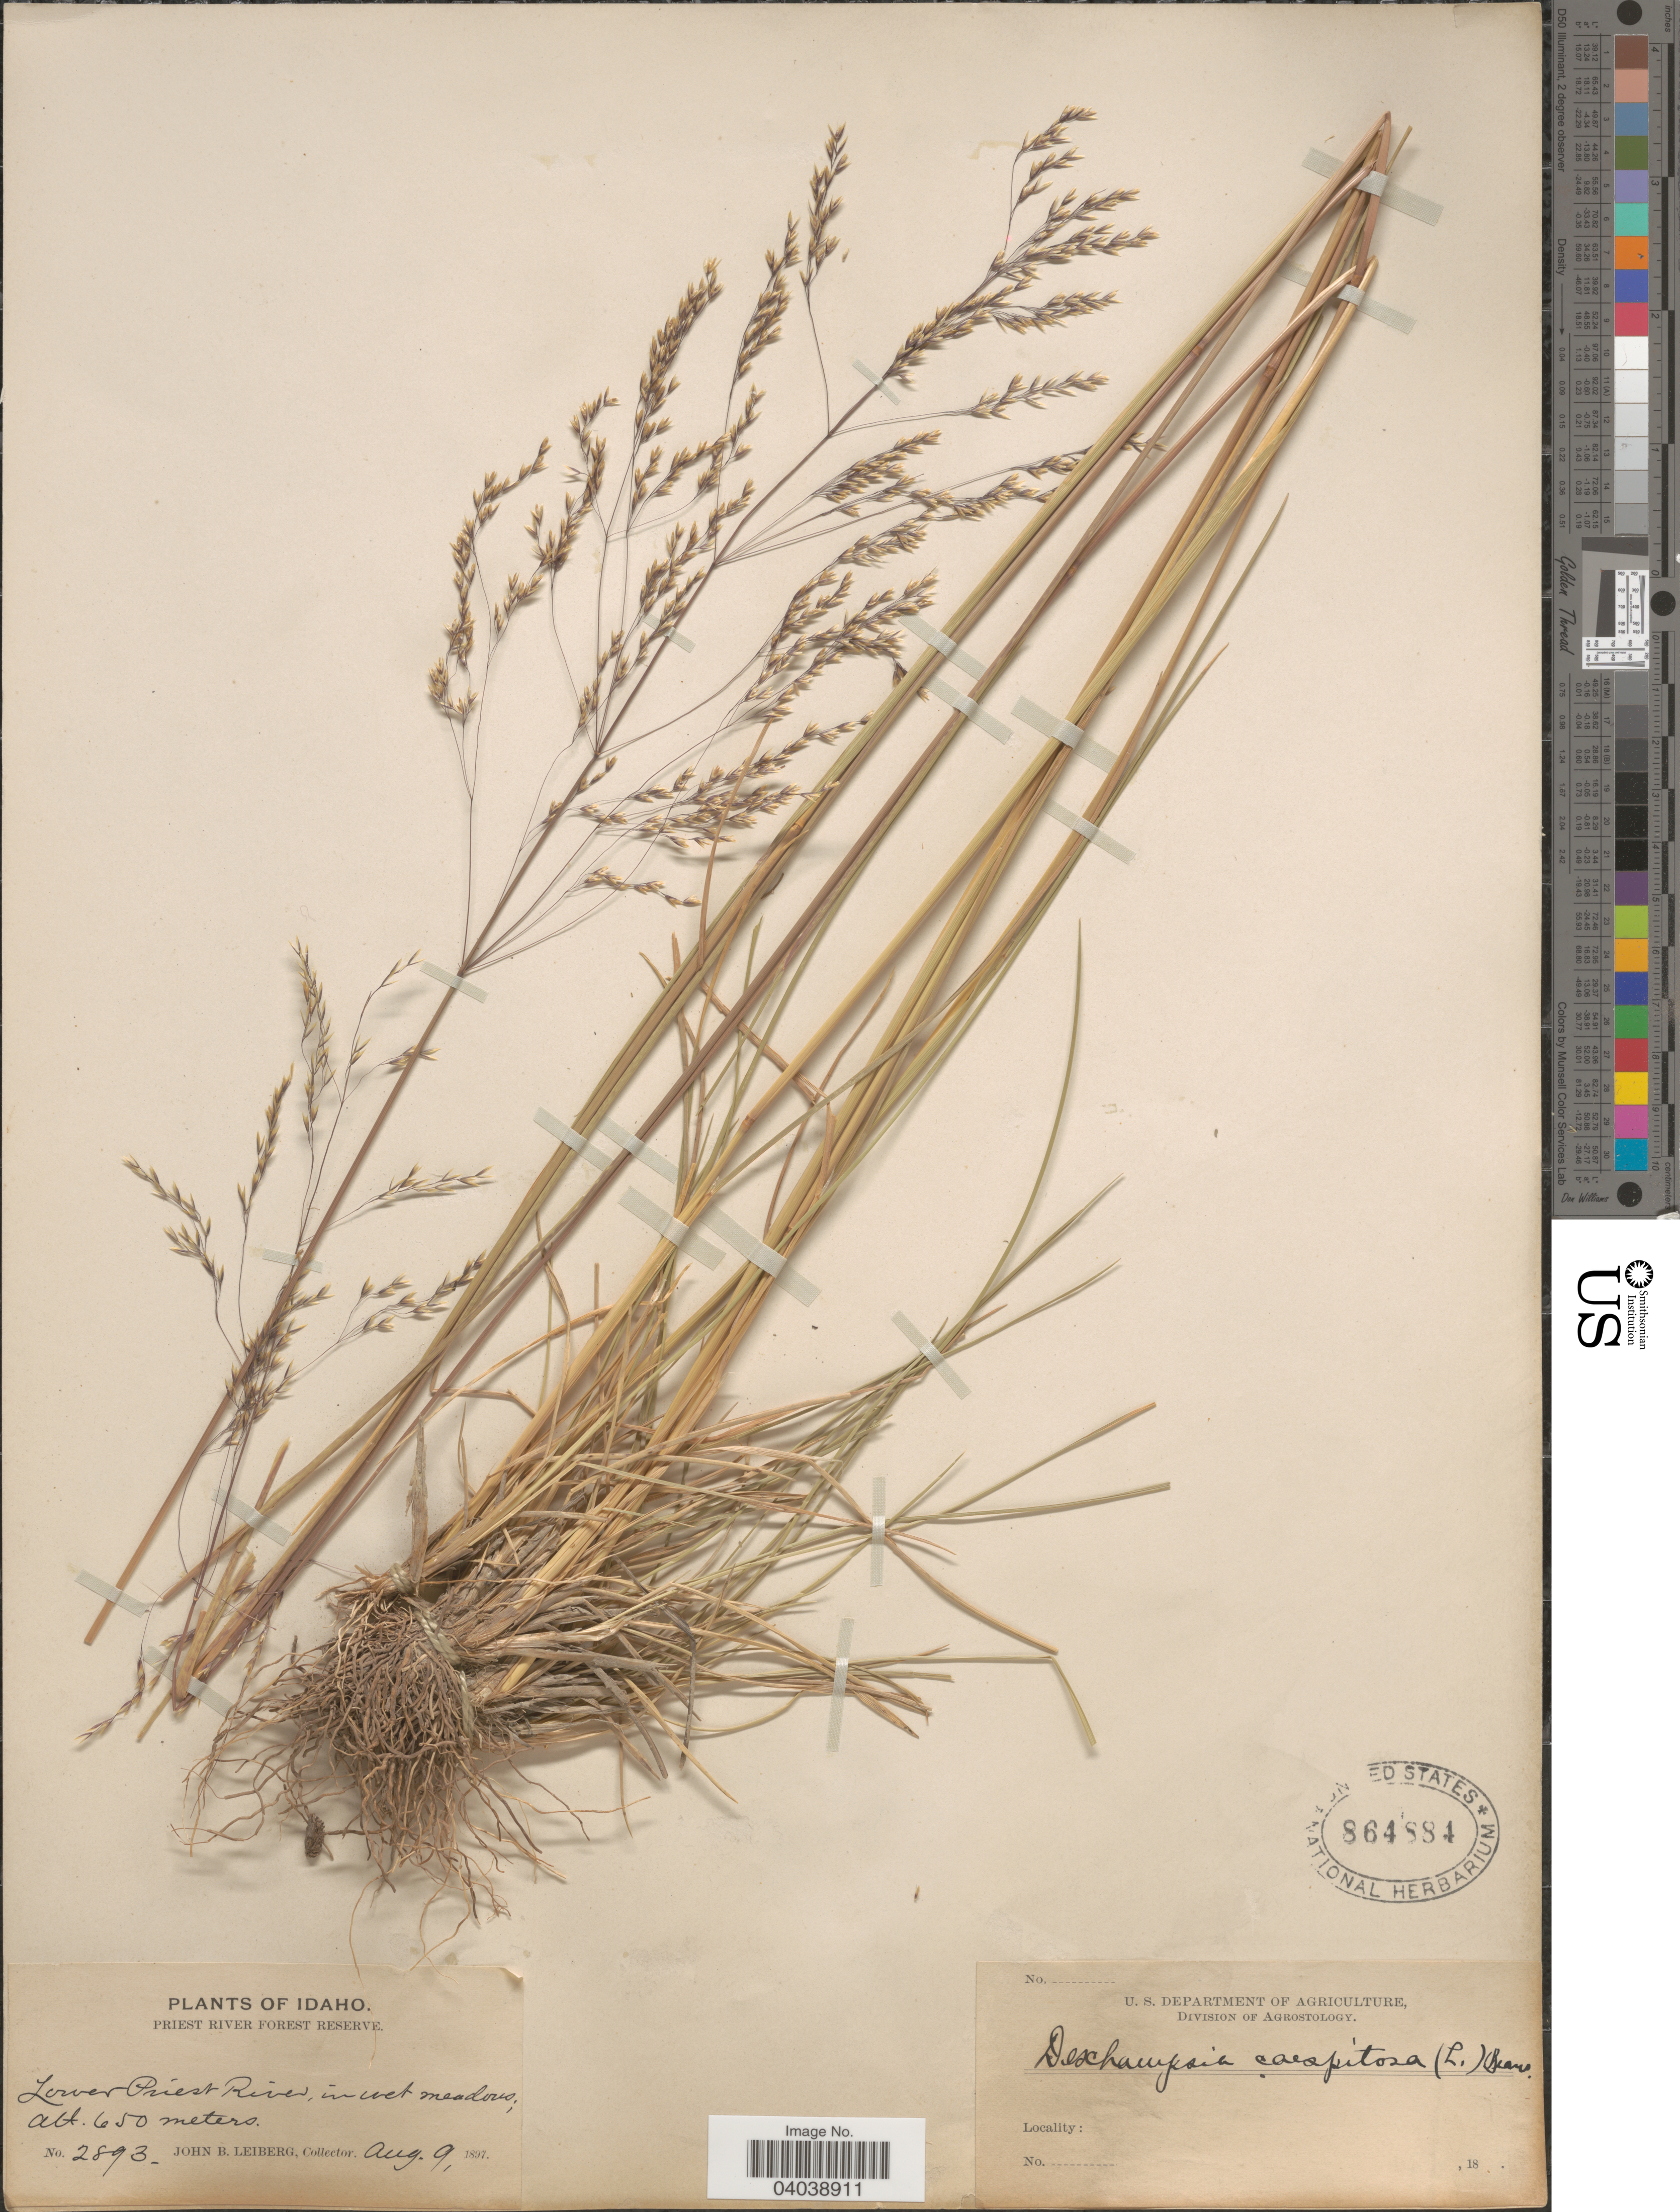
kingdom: Plantae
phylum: Tracheophyta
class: Liliopsida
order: Poales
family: Poaceae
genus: Deschampsia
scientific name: Deschampsia cespitosa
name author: (L.) P. Beauv.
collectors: J. B. Leiberg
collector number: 2893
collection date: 1897-08-09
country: United States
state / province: Idaho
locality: Lower Priest River, in wet meadows.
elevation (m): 650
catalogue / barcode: US 864884